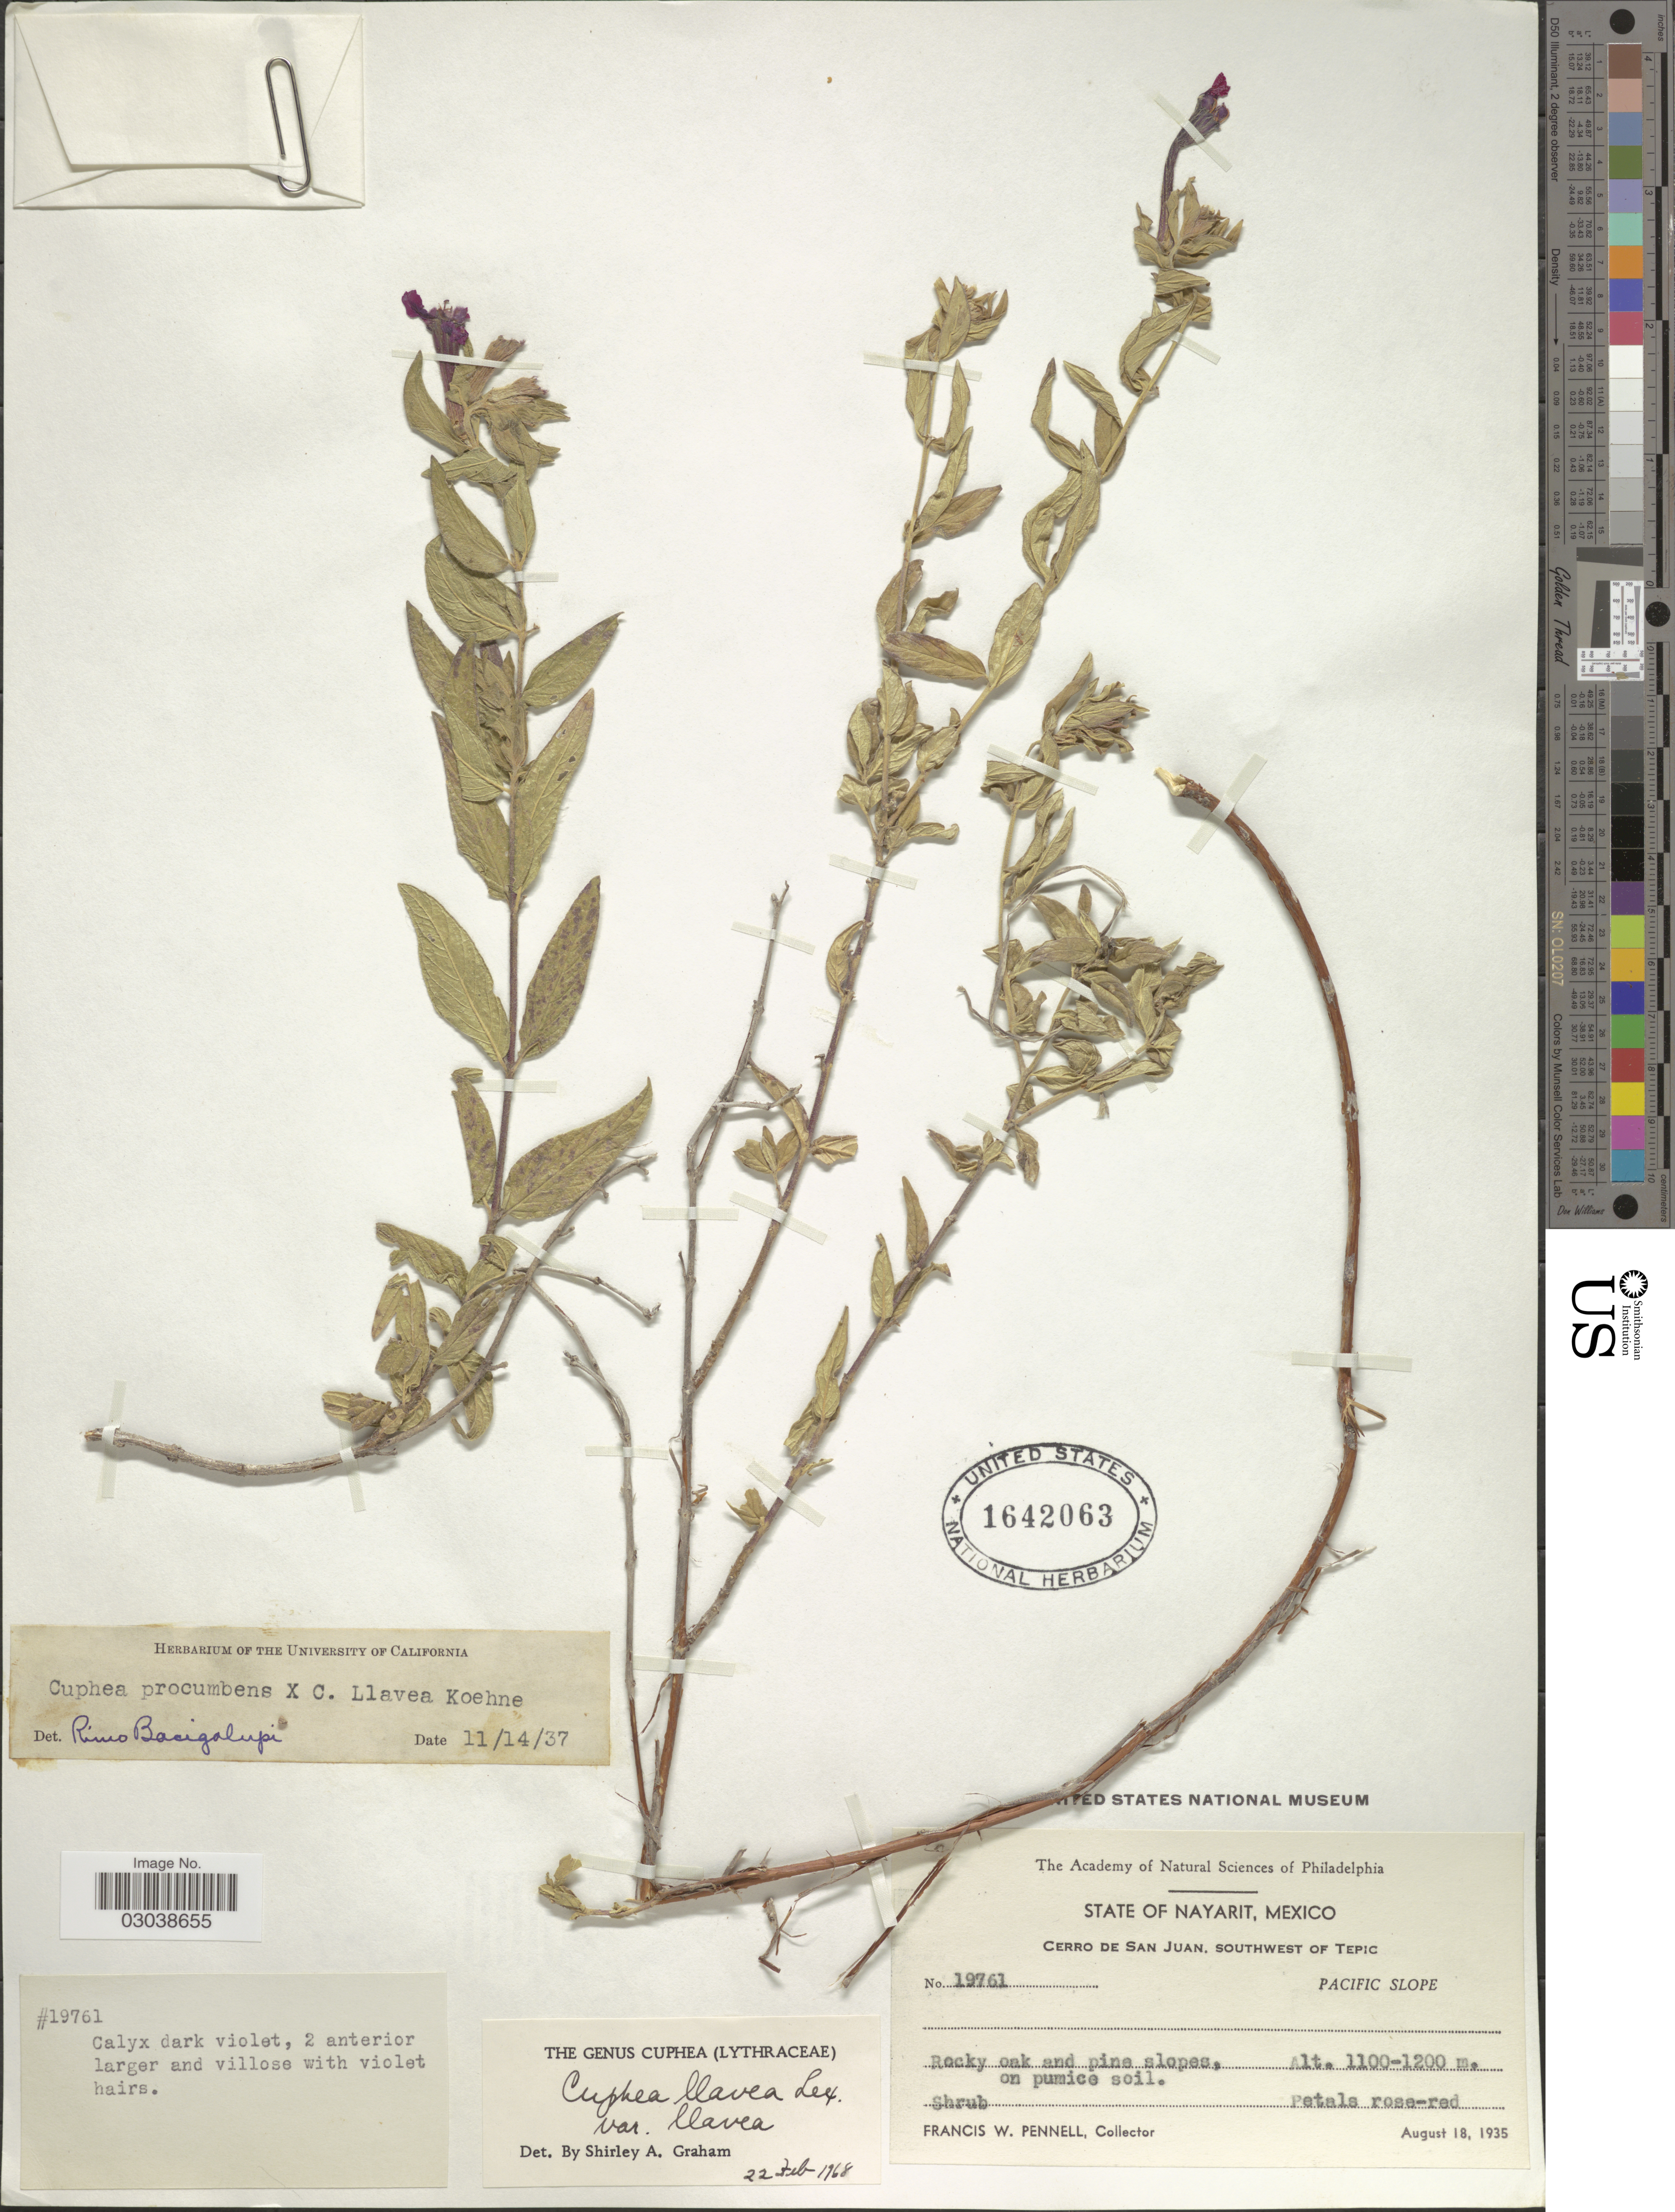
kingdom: Plantae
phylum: Tracheophyta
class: Magnoliopsida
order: Myrtales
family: Lythraceae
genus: Cuphea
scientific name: Cuphea llavea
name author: Lex.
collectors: F. W. Pennell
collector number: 19761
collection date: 1935-08-18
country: Mexico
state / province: Nayarit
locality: Cerro De San Juan, Southwest of Tepic, Pacific Slope.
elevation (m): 1100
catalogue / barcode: US 1642063